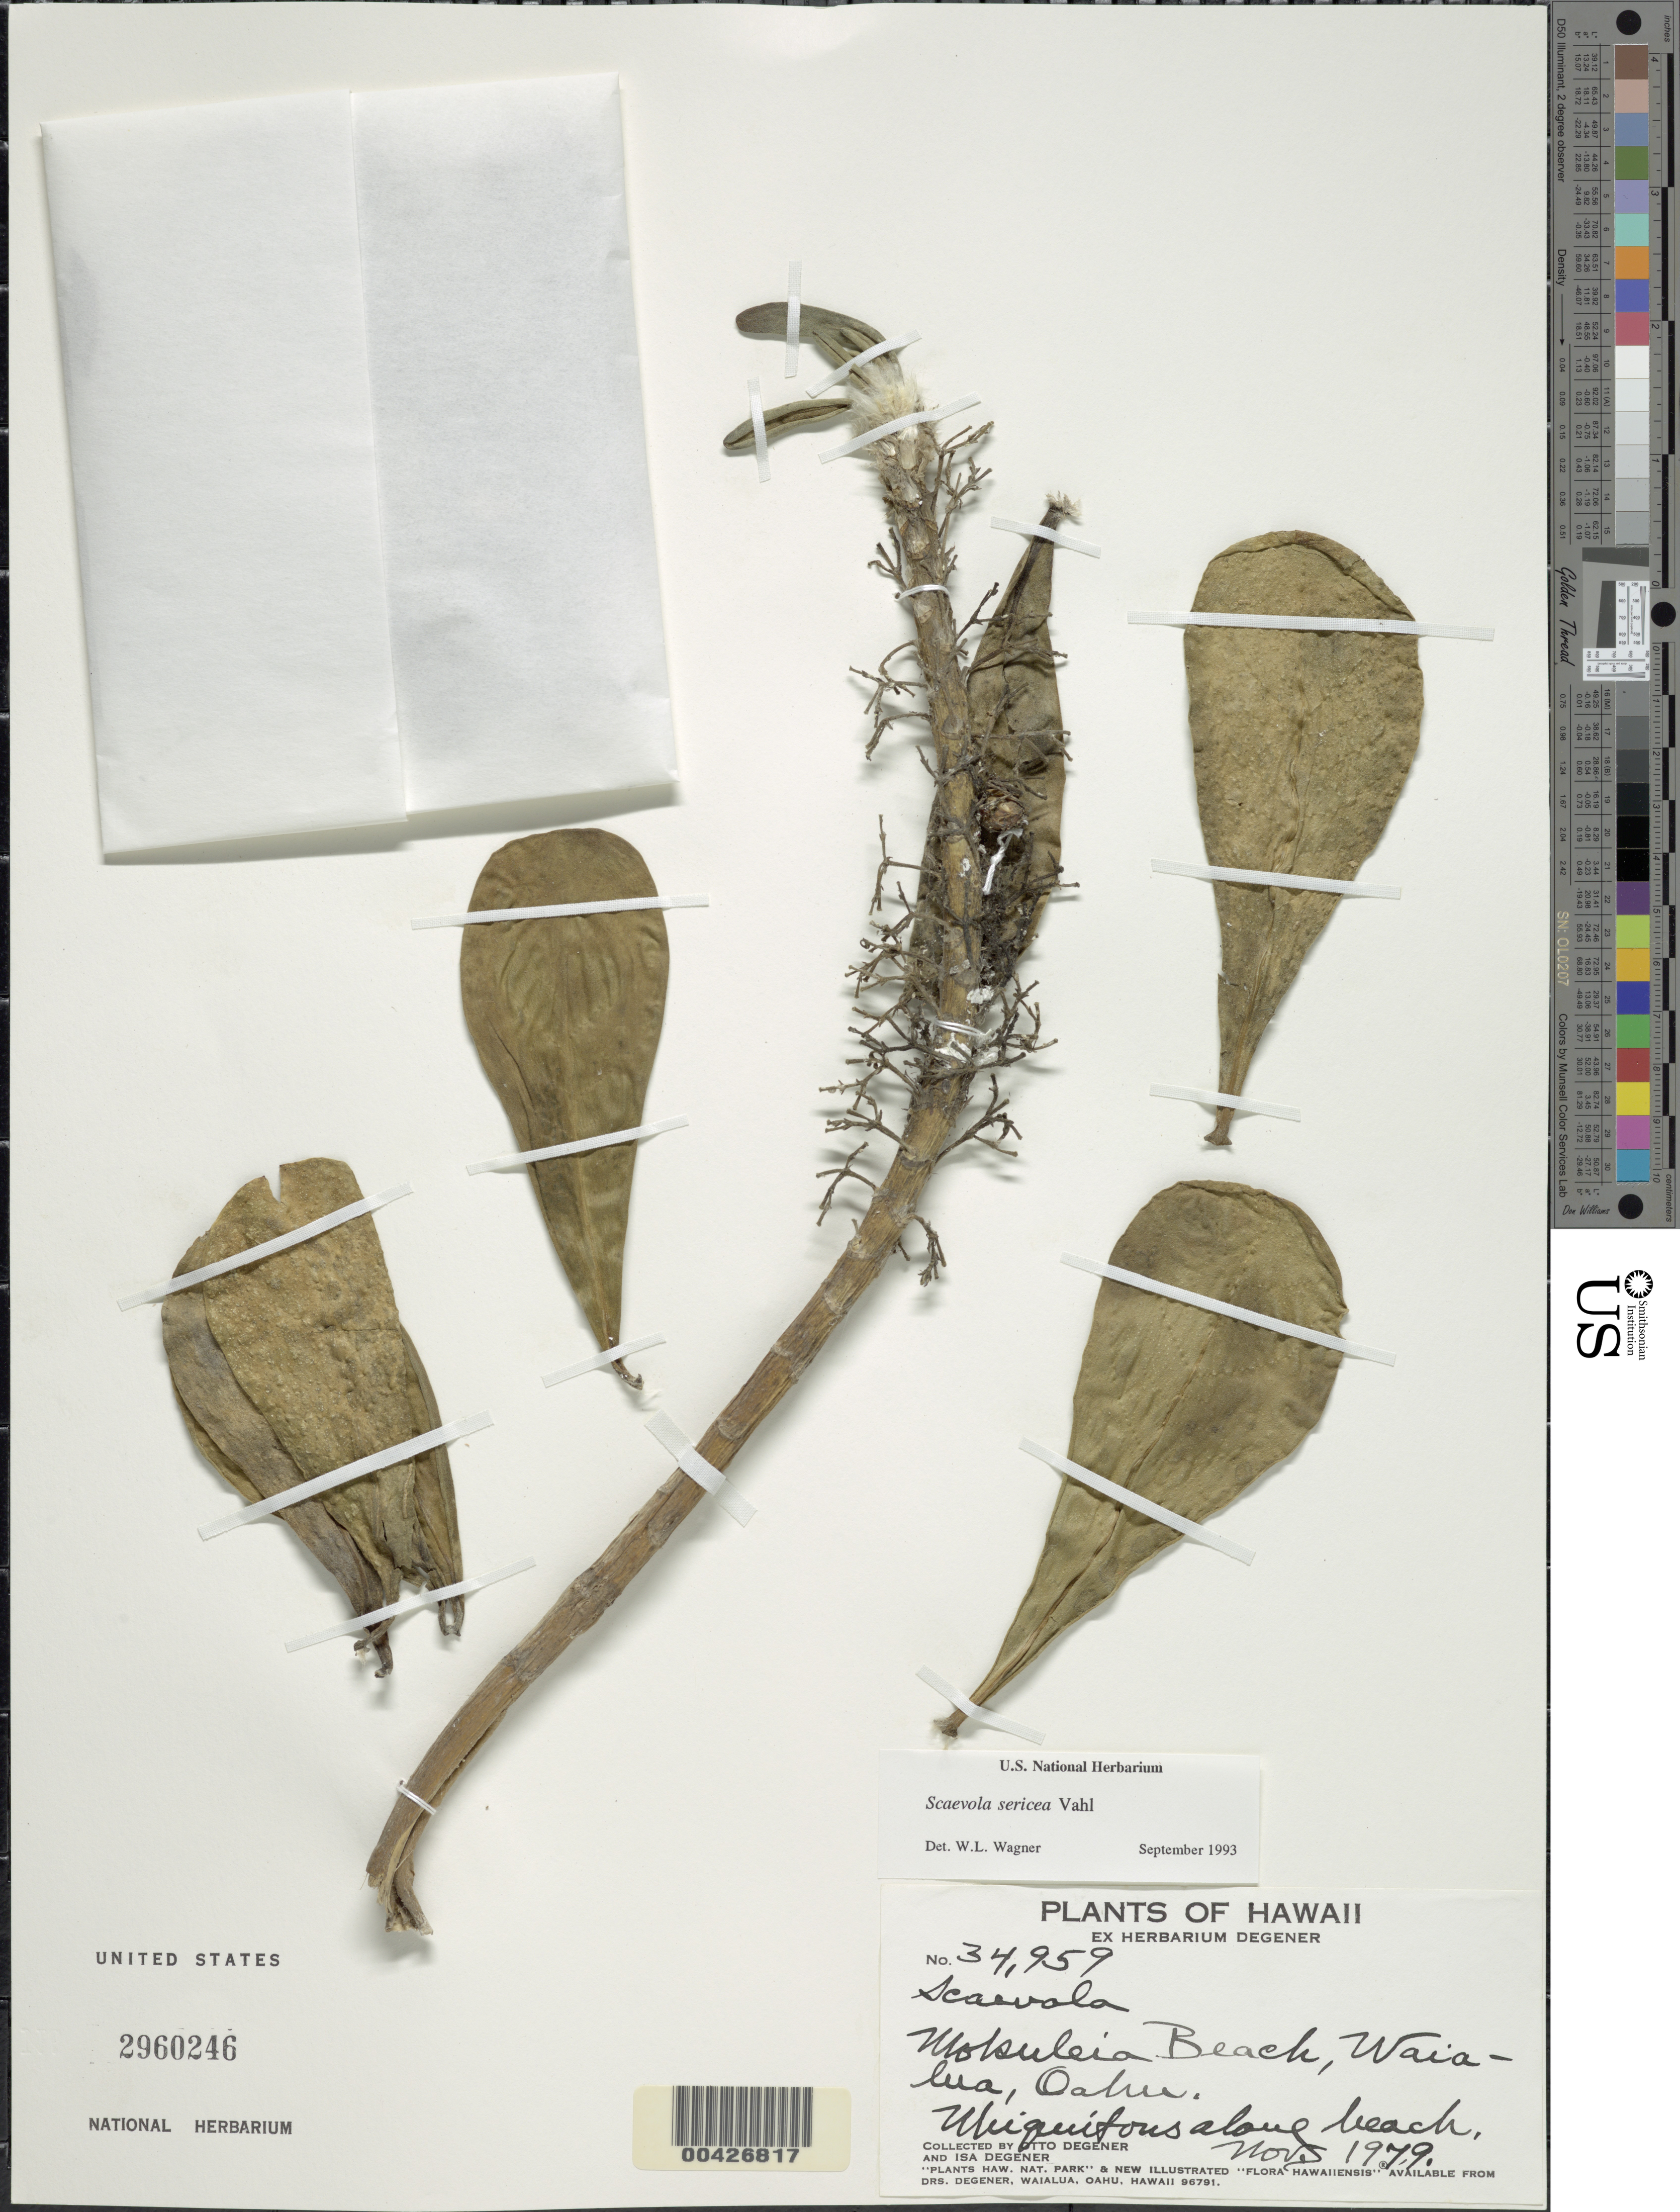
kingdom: Plantae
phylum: Tracheophyta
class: Magnoliopsida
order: Asterales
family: Goodeniaceae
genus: Scaevola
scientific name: Scaevola taccada var. taccada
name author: (Gaertn.) Roxb.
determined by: Wagner, W. L., (BOT), Smithsonian Institution - National Museum of Natural History (UNITED STATES)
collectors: O. Degener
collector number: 34959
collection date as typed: Nov 1979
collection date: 1979-11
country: United States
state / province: Hawaii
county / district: Honolulu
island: Oahu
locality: Mokuleia Beach, Waialua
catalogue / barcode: US 2960246